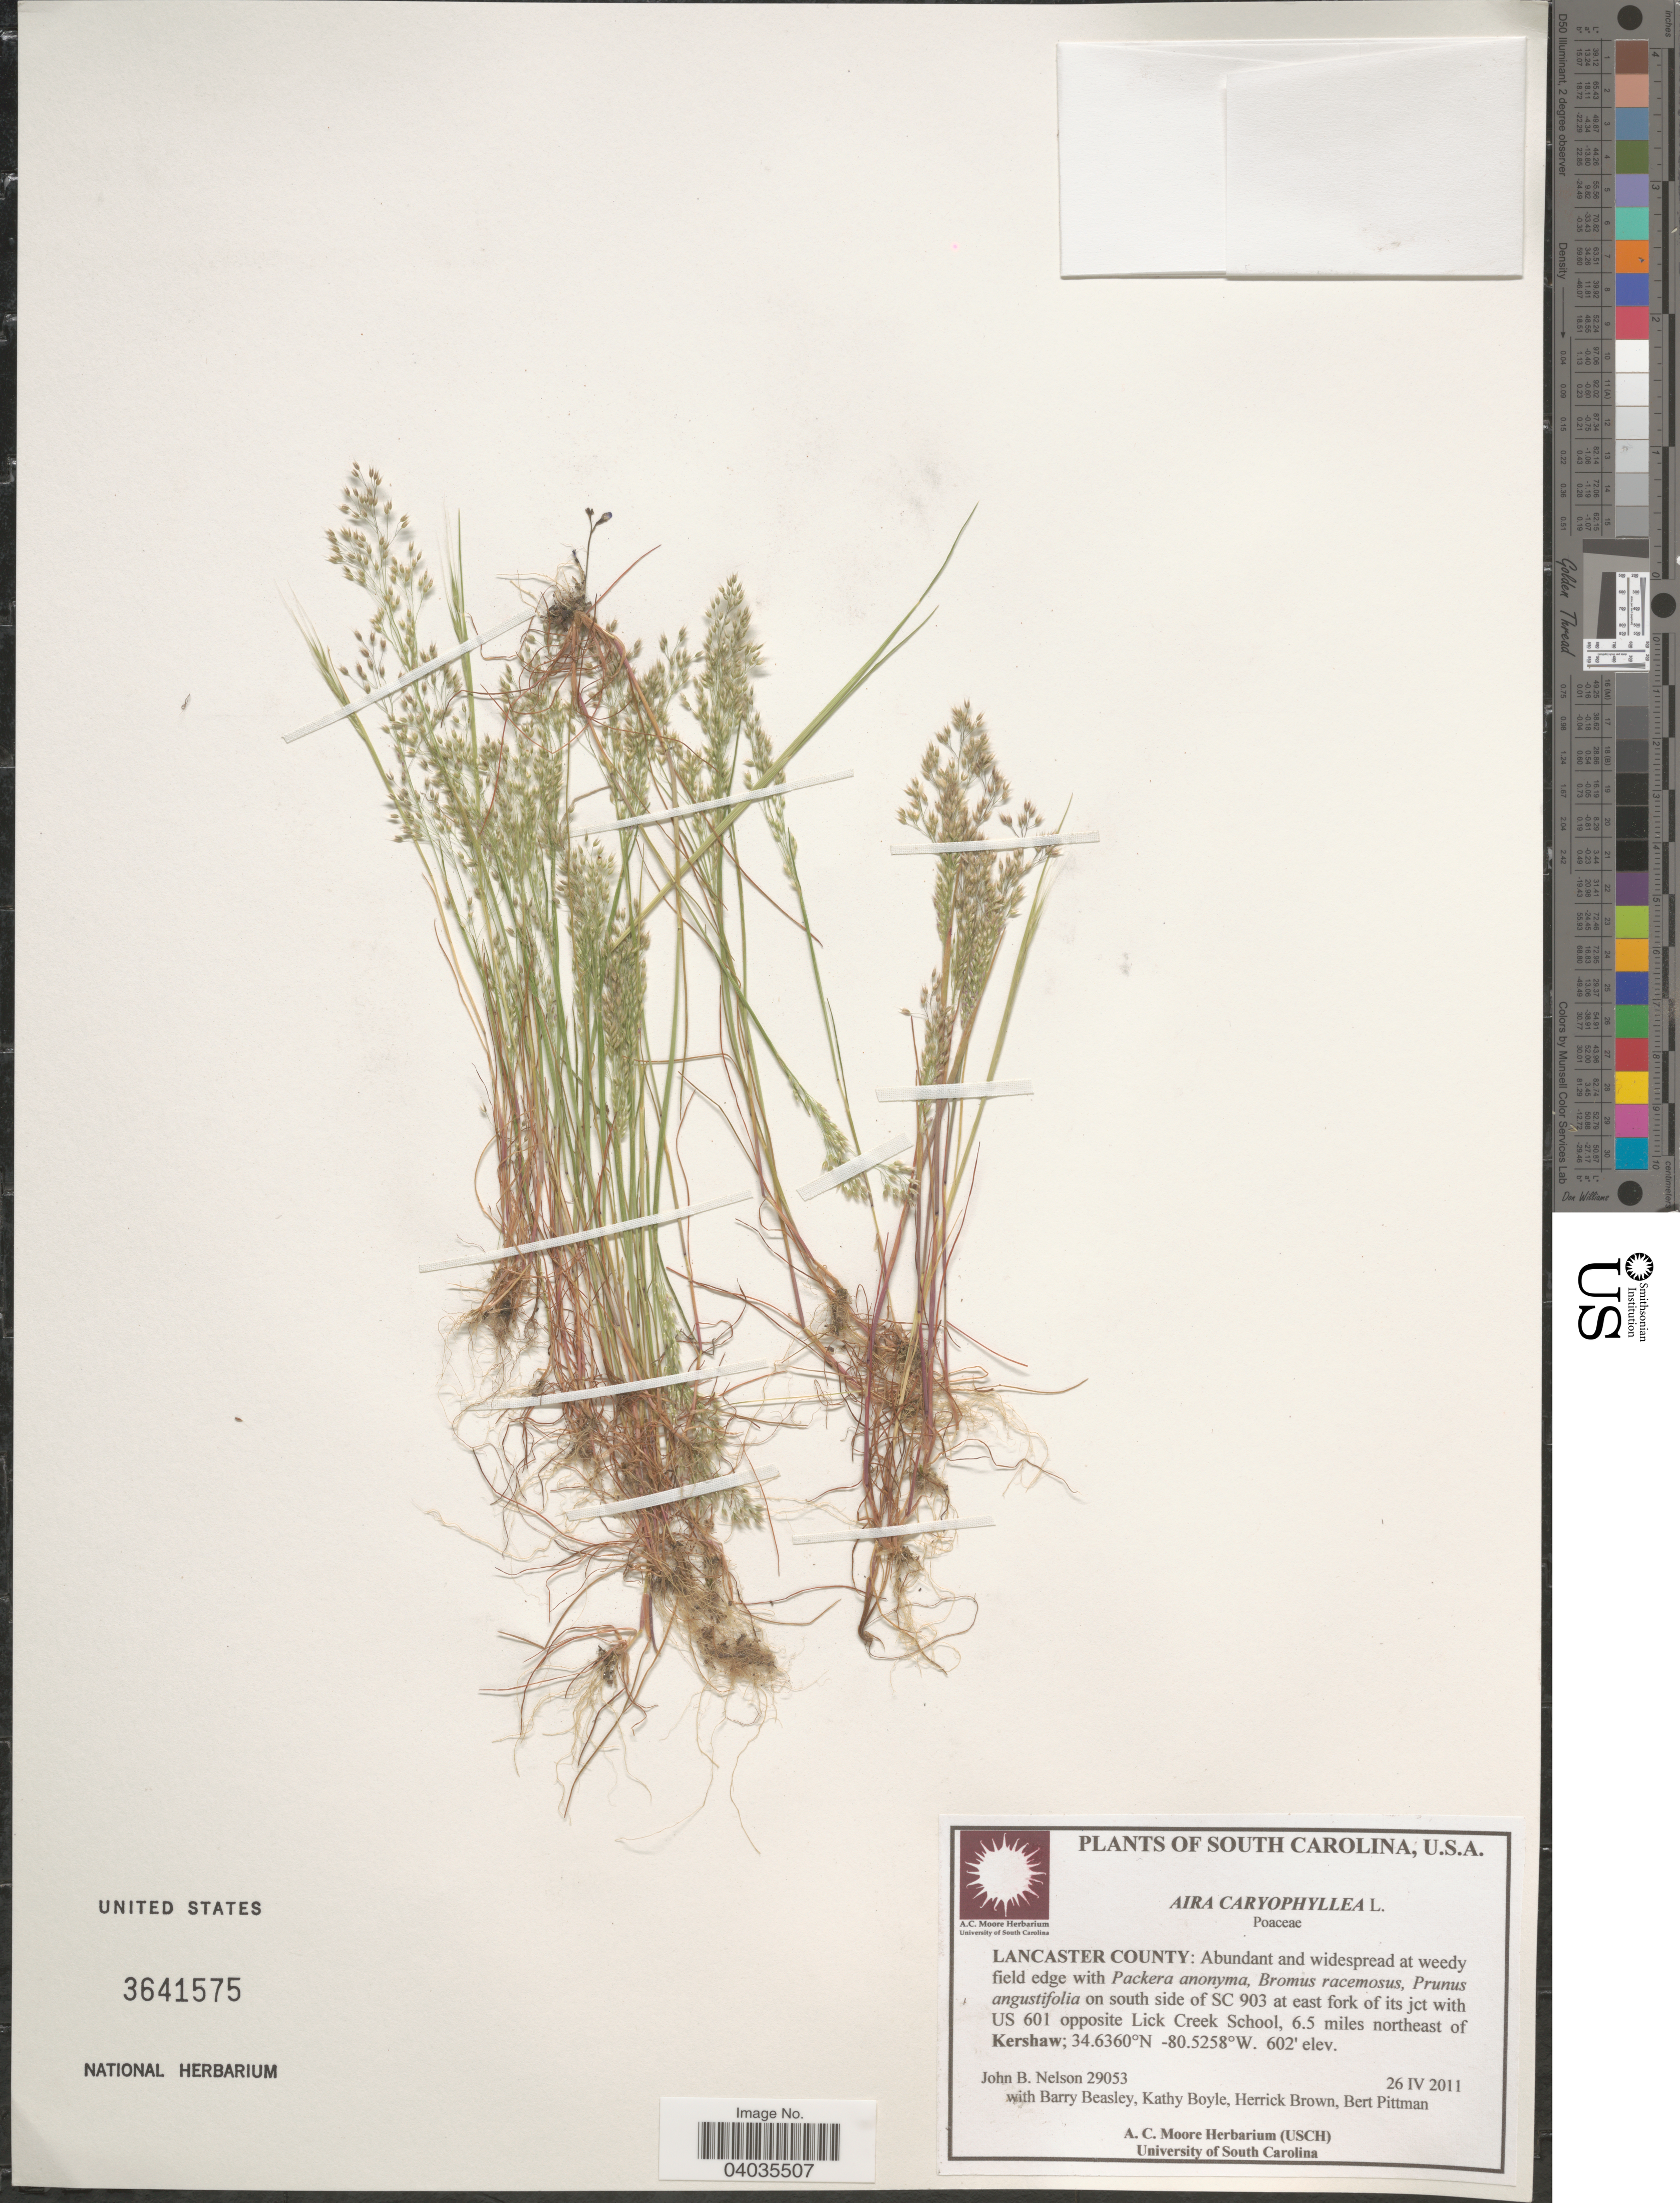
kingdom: Plantae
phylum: Tracheophyta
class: Liliopsida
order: Poales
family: Poaceae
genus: Aira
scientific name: Aira caryophyllea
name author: L.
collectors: J. B. Nelson, B. Beasley, K. Boyle, H. H. K. Brown & B. Pittman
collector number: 29053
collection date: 2011-04-26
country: United States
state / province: South Carolina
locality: Lancaster County: on south side of SC 903 at east fork of its jct with US 601 opposite Lick Creek School, 6.5 miles northeast of Kershaw.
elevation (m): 183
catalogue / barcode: US 3641575